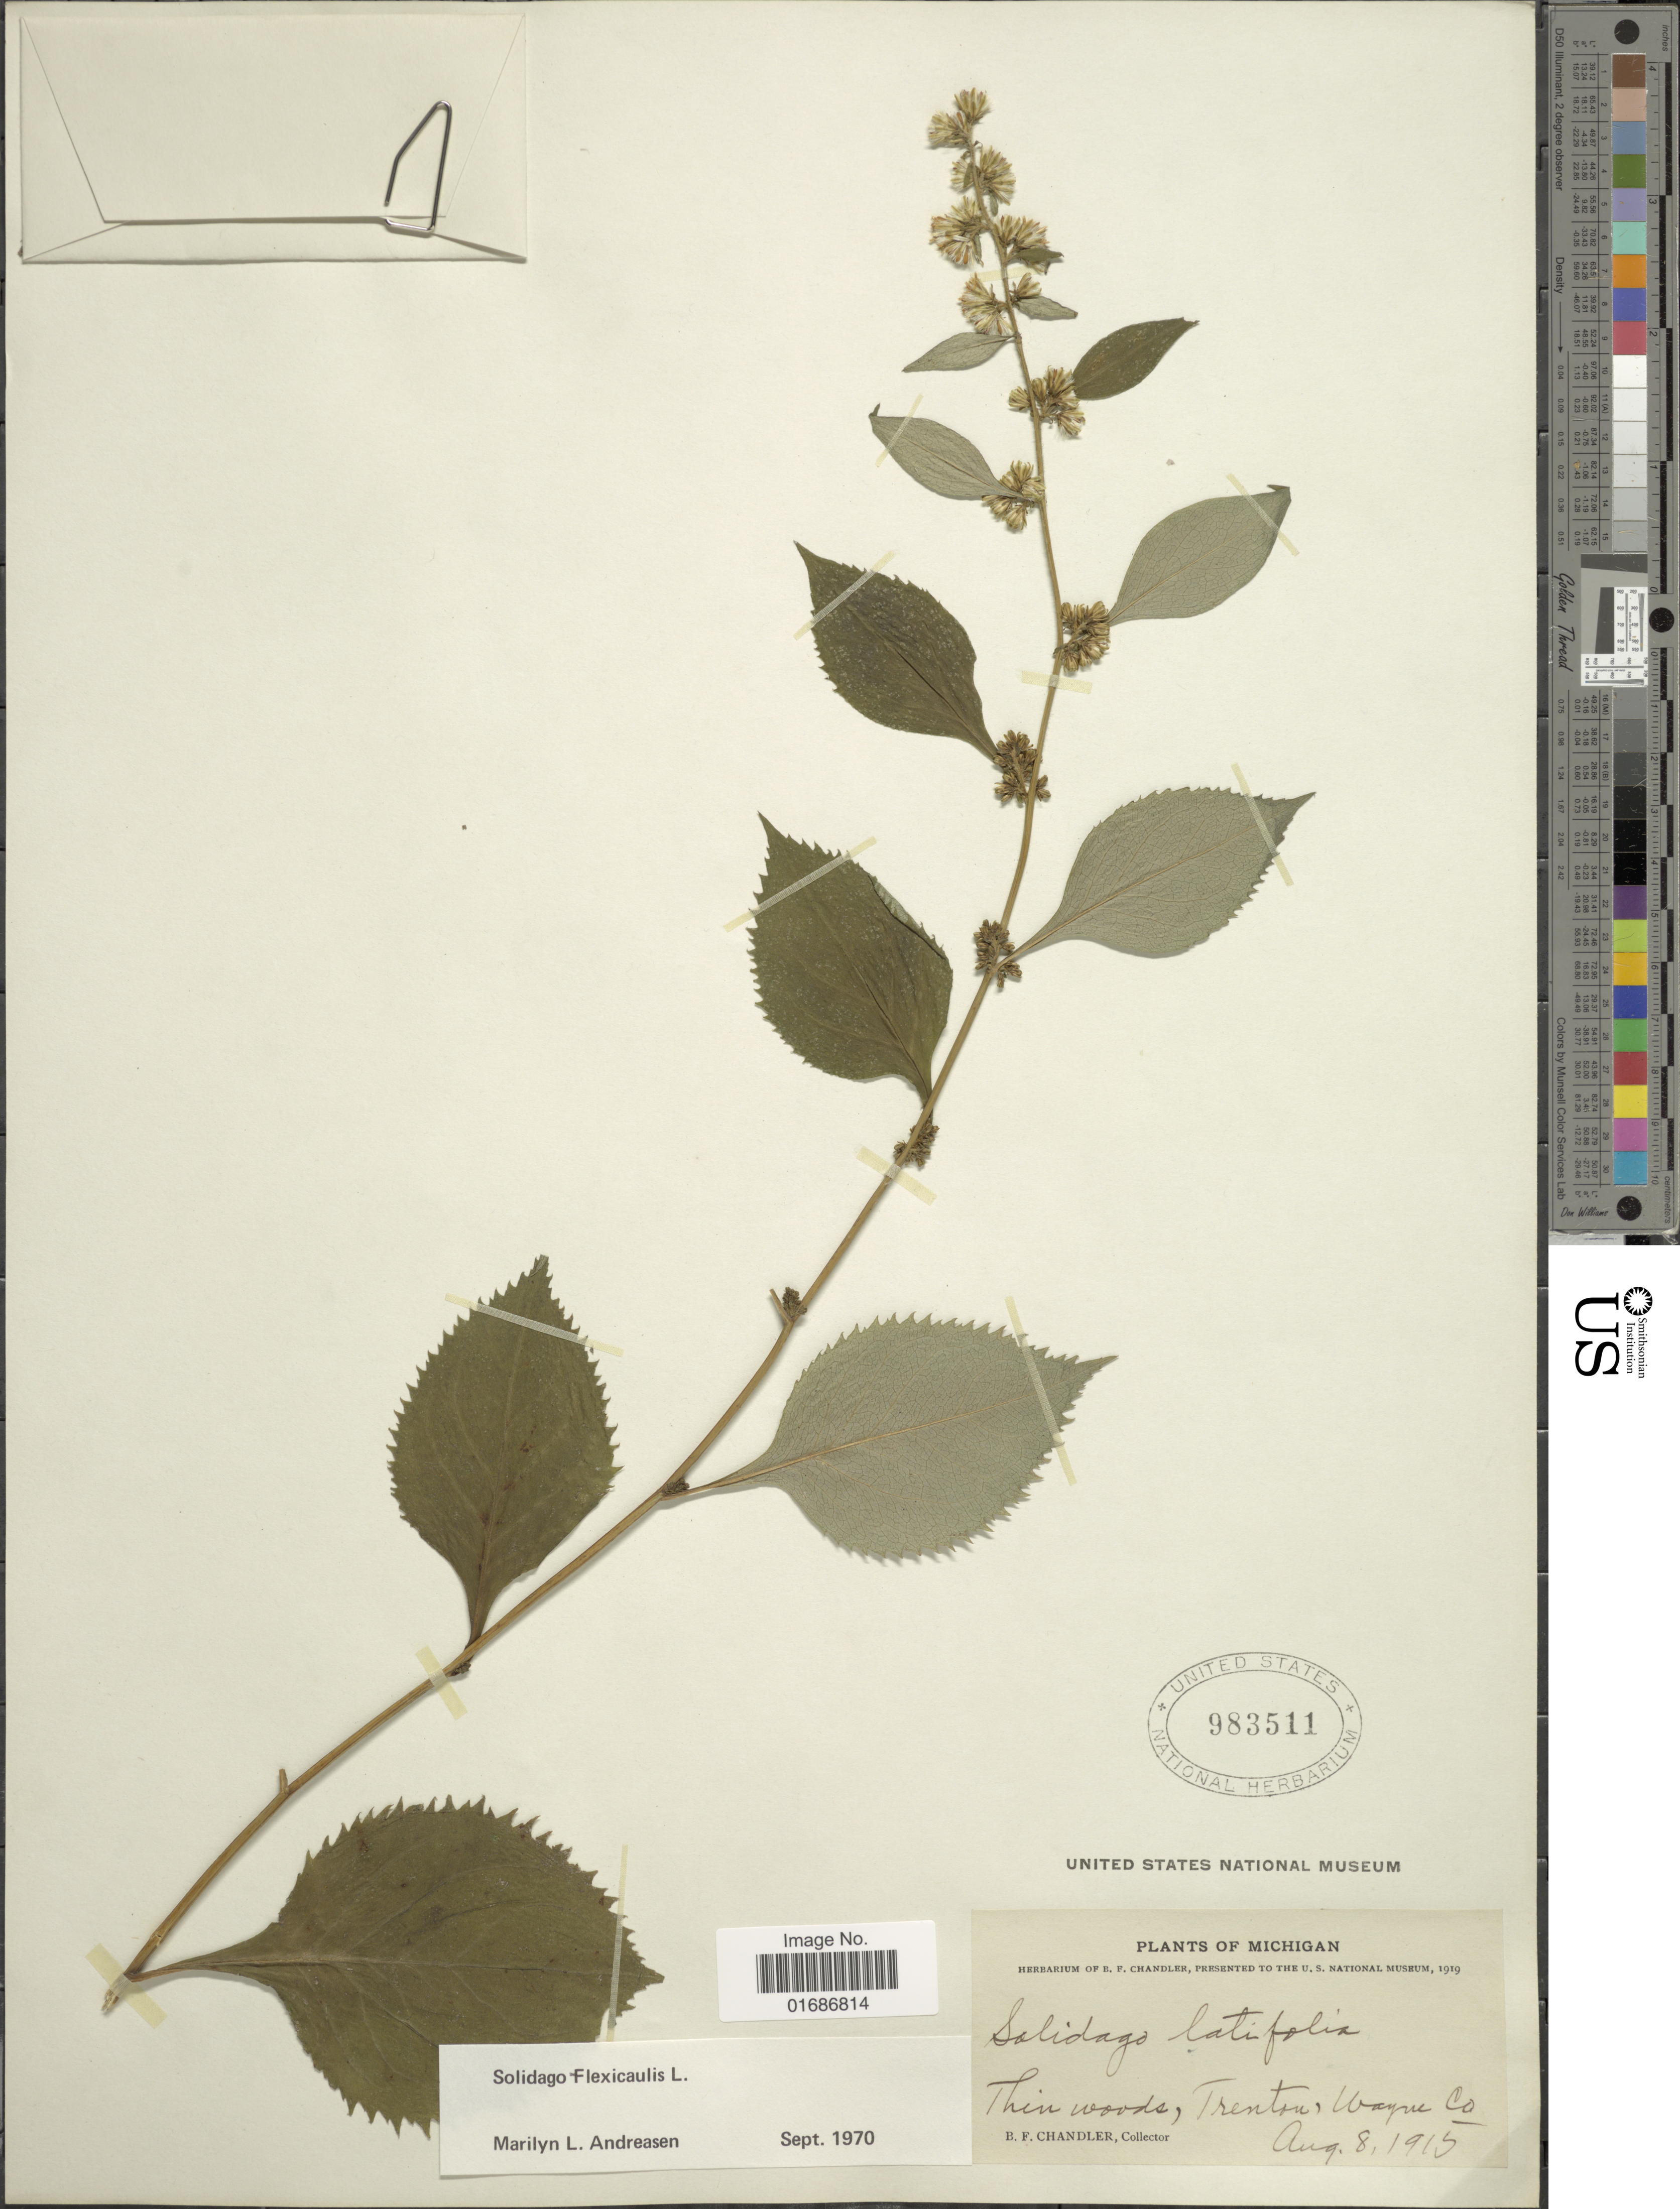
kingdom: Plantae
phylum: Tracheophyta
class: Magnoliopsida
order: Asterales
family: Asteraceae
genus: Solidago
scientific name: Solidago flexicaulis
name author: L.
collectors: B. F. Chandler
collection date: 1915-08-08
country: United States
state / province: Michigan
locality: Thin woods, Trenton Wayne Co.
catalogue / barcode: US 983511